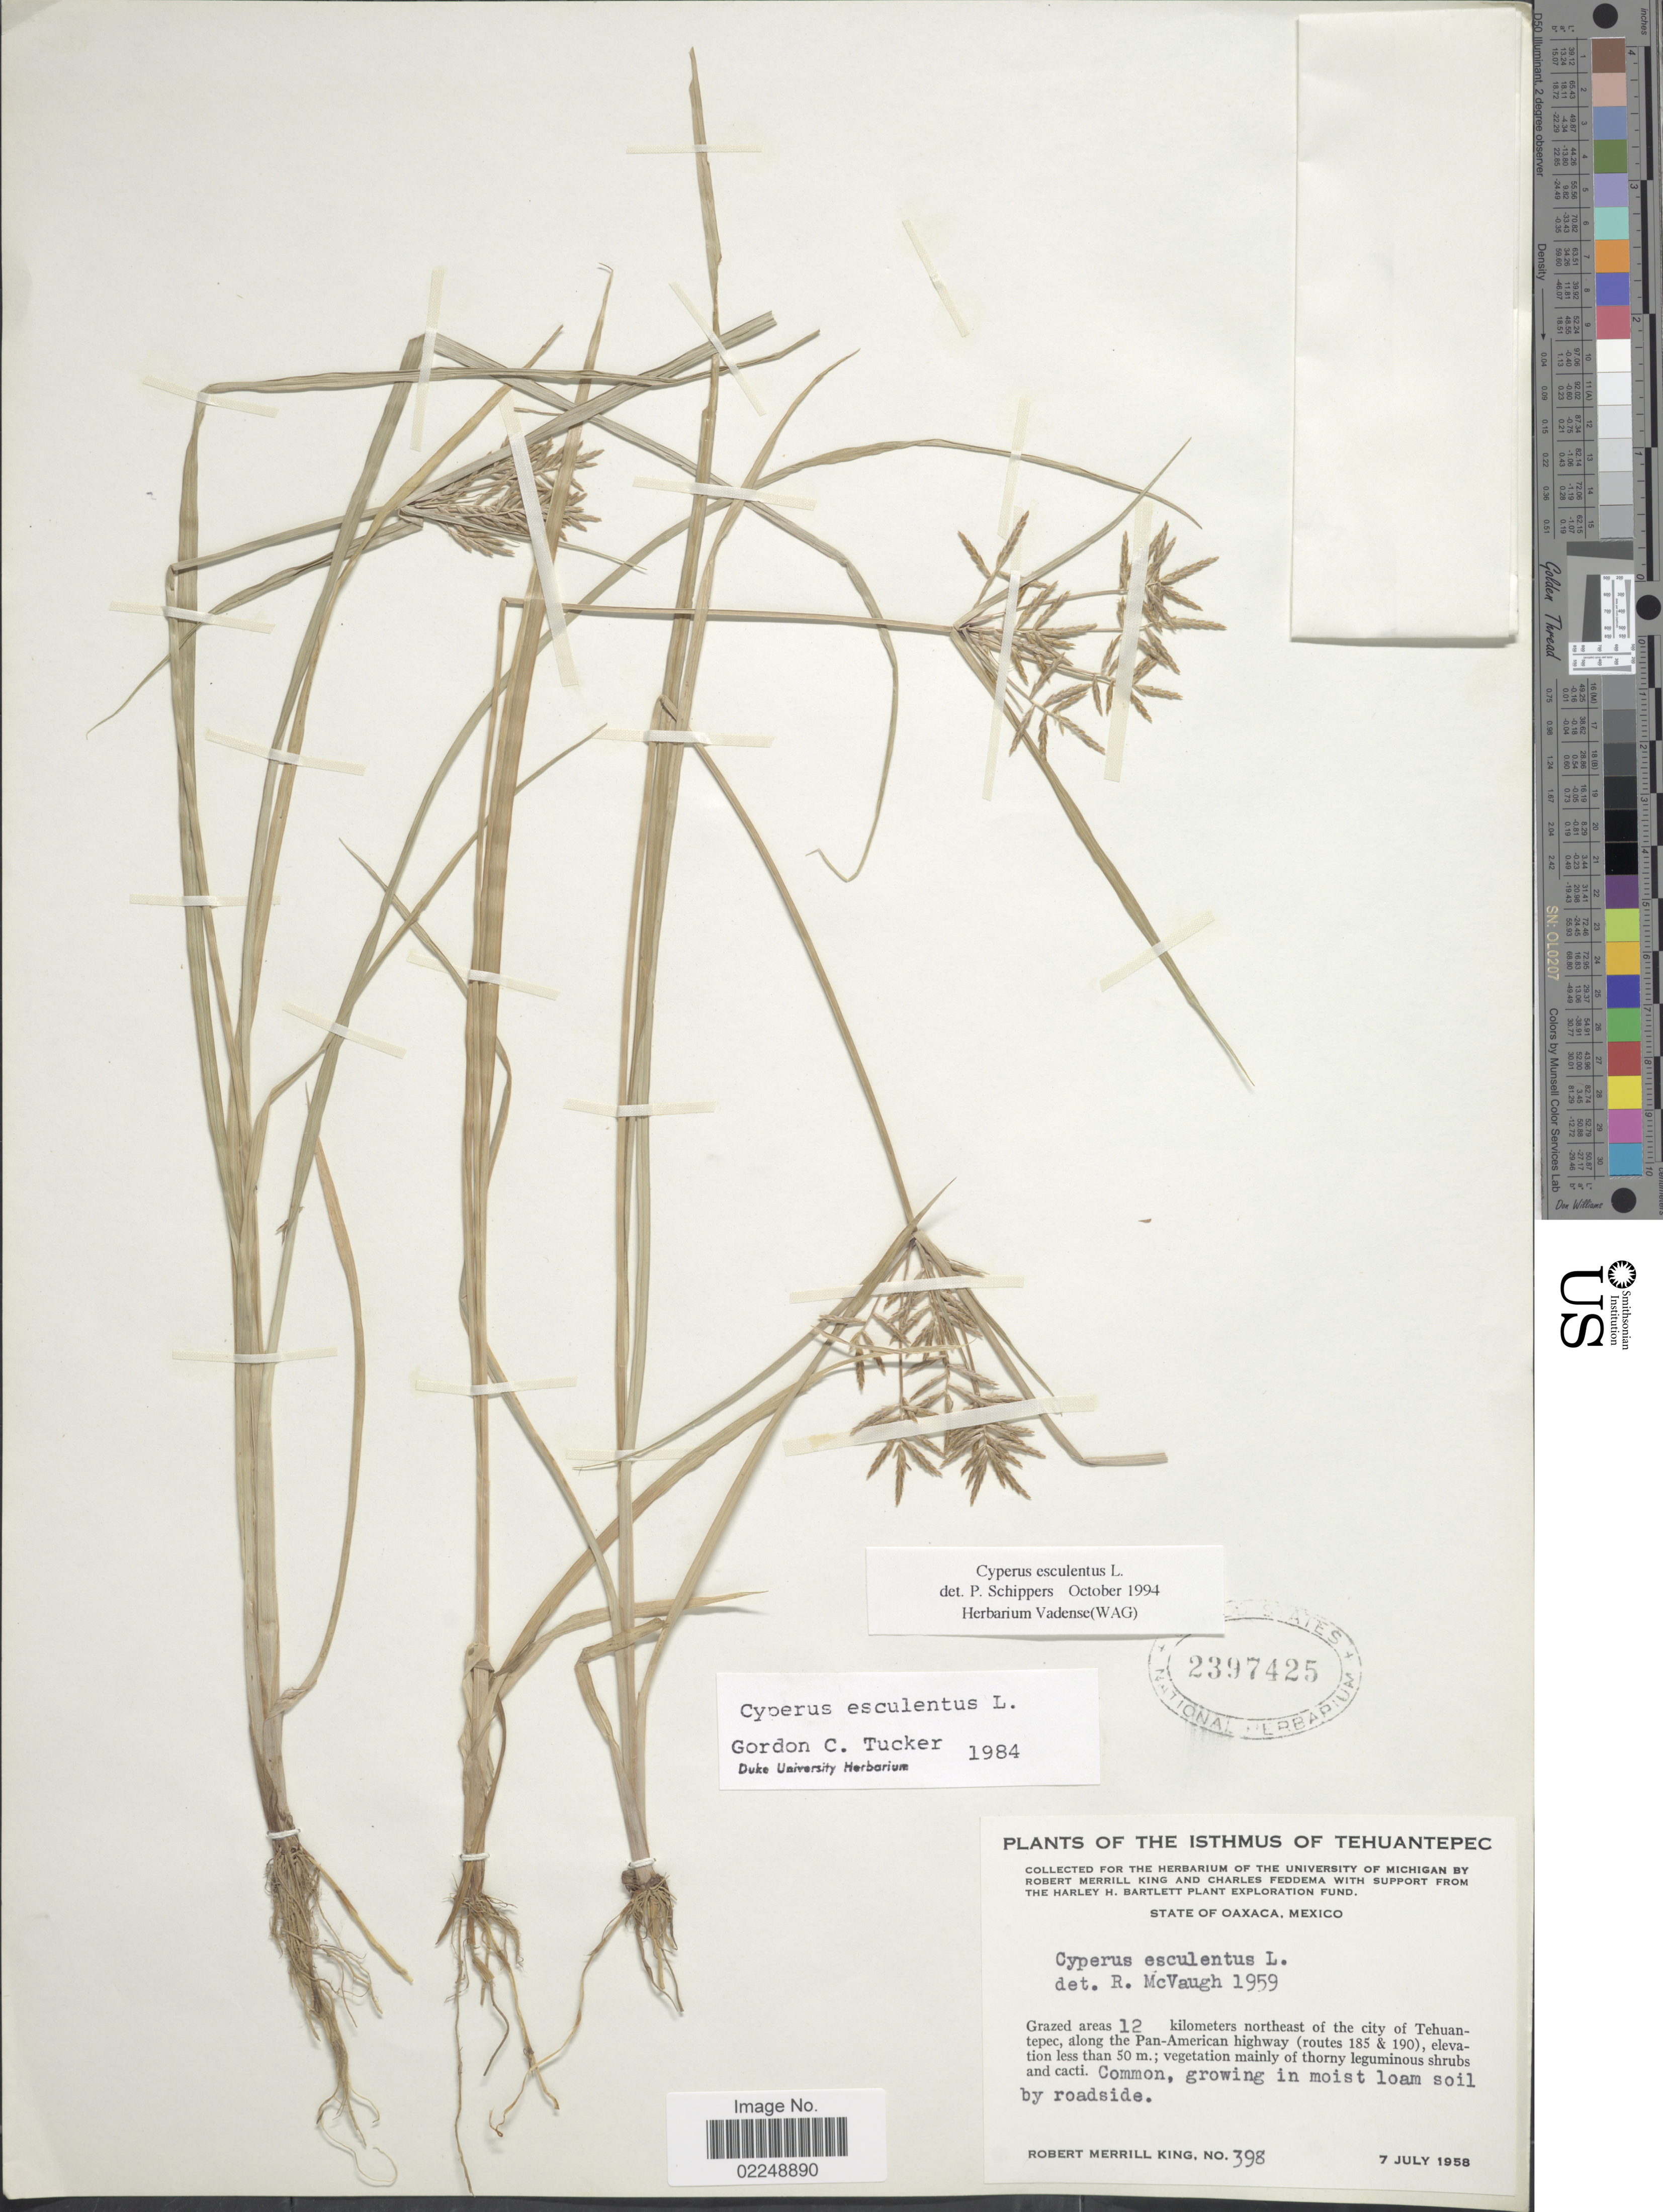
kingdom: Plantae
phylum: Tracheophyta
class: Liliopsida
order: Poales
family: Cyperaceae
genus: Cyperus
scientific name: Cyperus esculentus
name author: L.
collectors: R. M. King & C. Feddema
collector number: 398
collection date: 1958-07-07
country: Mexico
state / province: Oaxaca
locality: Isthmus of Tehuantepec, grazed areas 12 kilometers northeast of the city of Tehuantepec, along the Pan-American highway (routes 185 & 190)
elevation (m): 50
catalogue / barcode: US 2397425